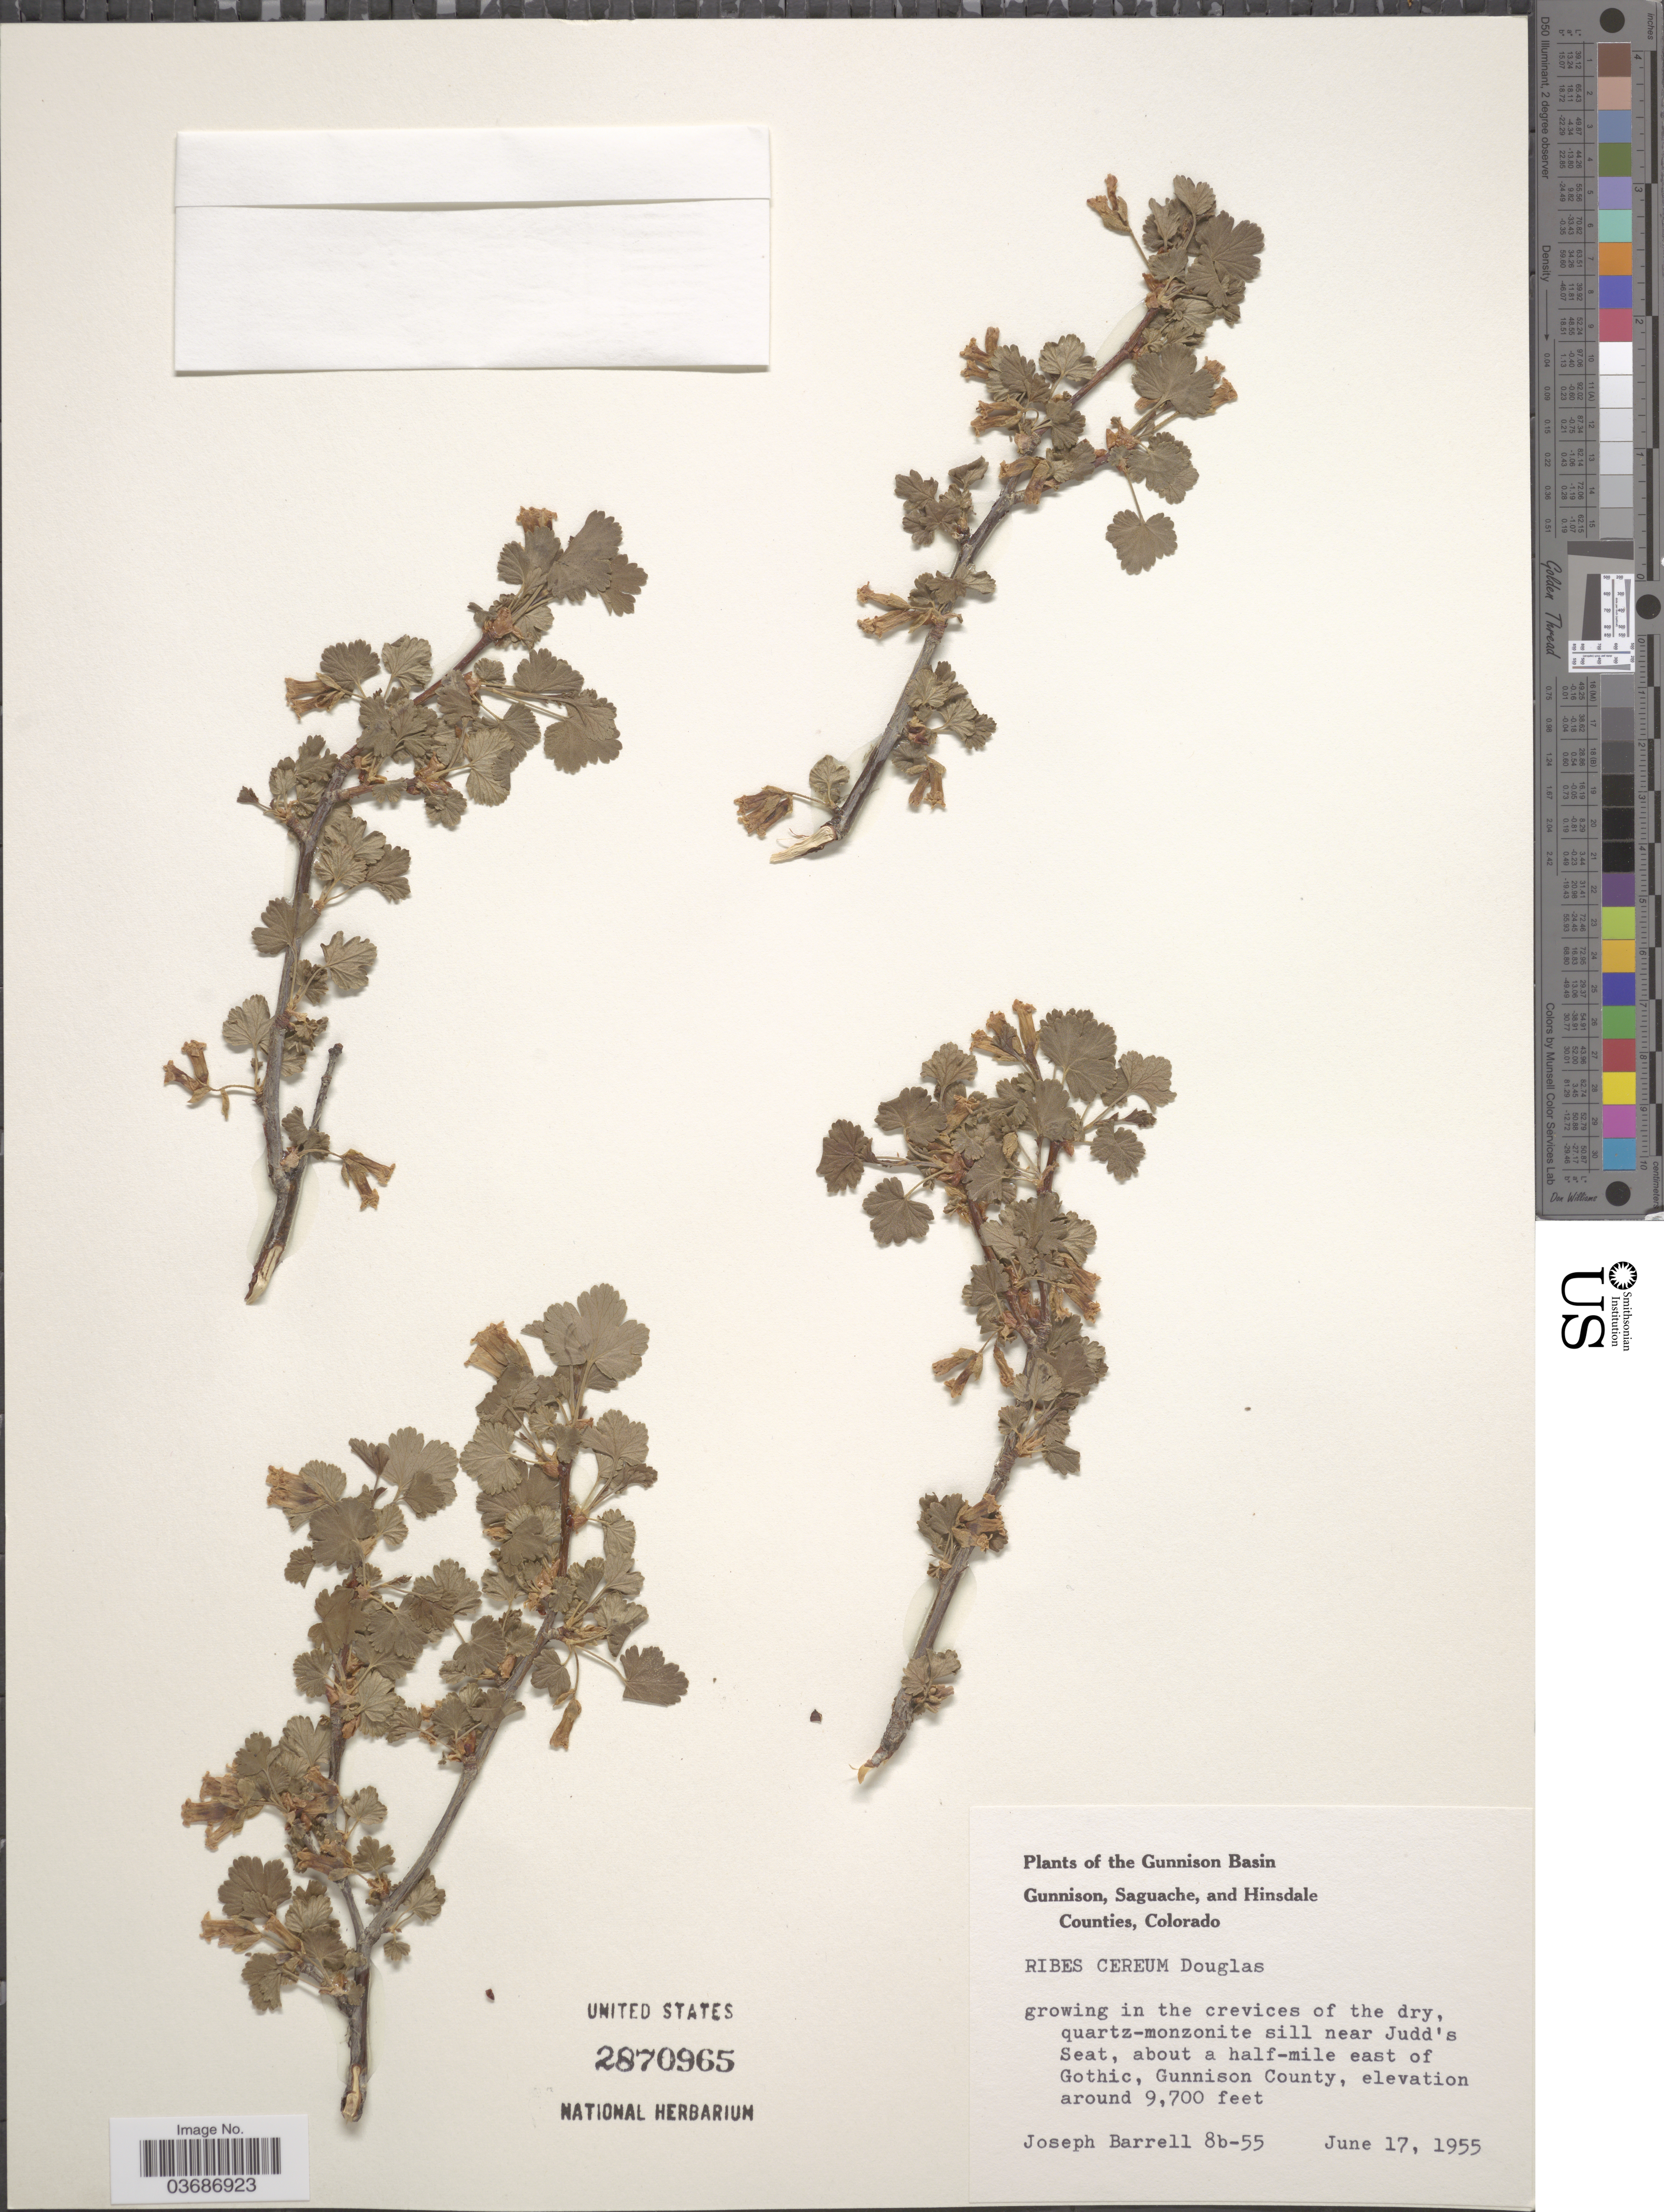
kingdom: Plantae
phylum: Tracheophyta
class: Magnoliopsida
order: Saxifragales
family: Grossulariaceae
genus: Ribes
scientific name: Ribes cereum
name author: Douglas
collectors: J. Barrell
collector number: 8b-55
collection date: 1955-06-17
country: United States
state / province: Colorado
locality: The Gunnison Basin. quartz-monzonte sill near Judd's Seat, about a half-mile east of Gothic, Gunnison County.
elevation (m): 2957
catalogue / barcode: US 2870965